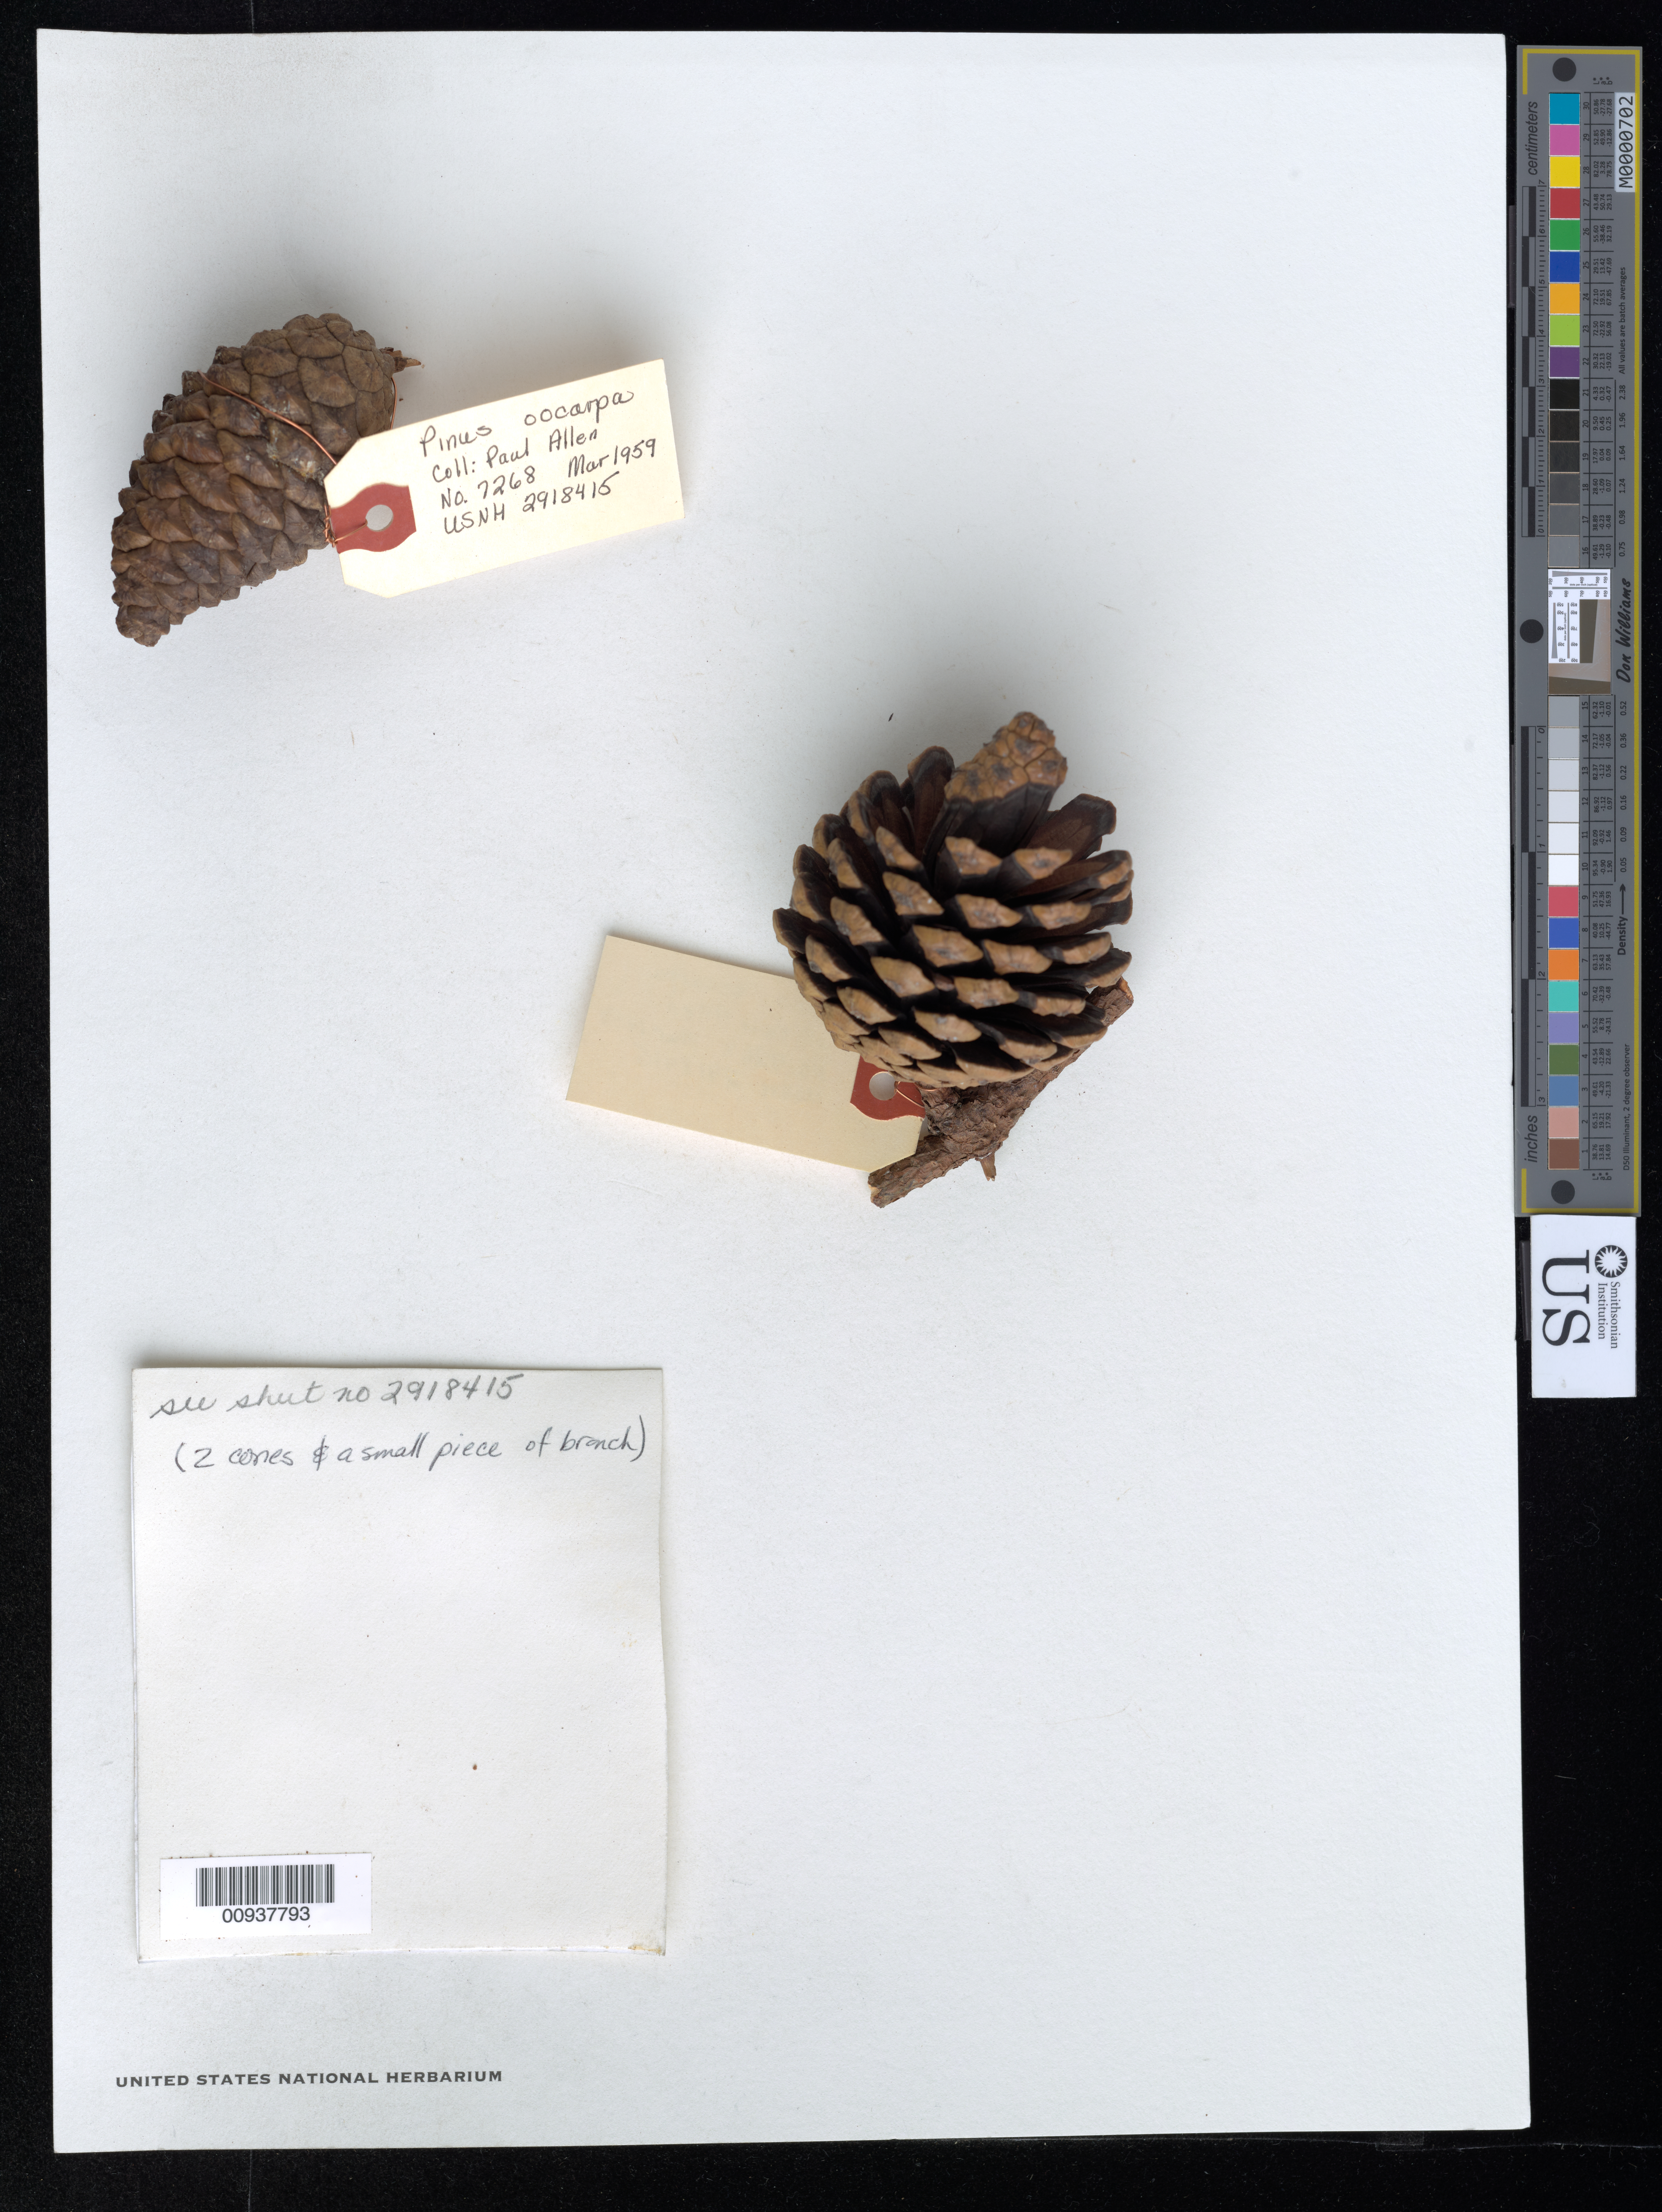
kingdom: Plantae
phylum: Tracheophyta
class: Pinopsida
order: Pinales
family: Pinaceae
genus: Pinus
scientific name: Pinus oocarpa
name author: Schiede ex Schltdl.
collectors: P. H. Allen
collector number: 7268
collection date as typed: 06 Mar 1959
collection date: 1959-03-06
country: El Salvador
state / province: Chalatenango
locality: Vicinity La Palma.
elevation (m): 1067